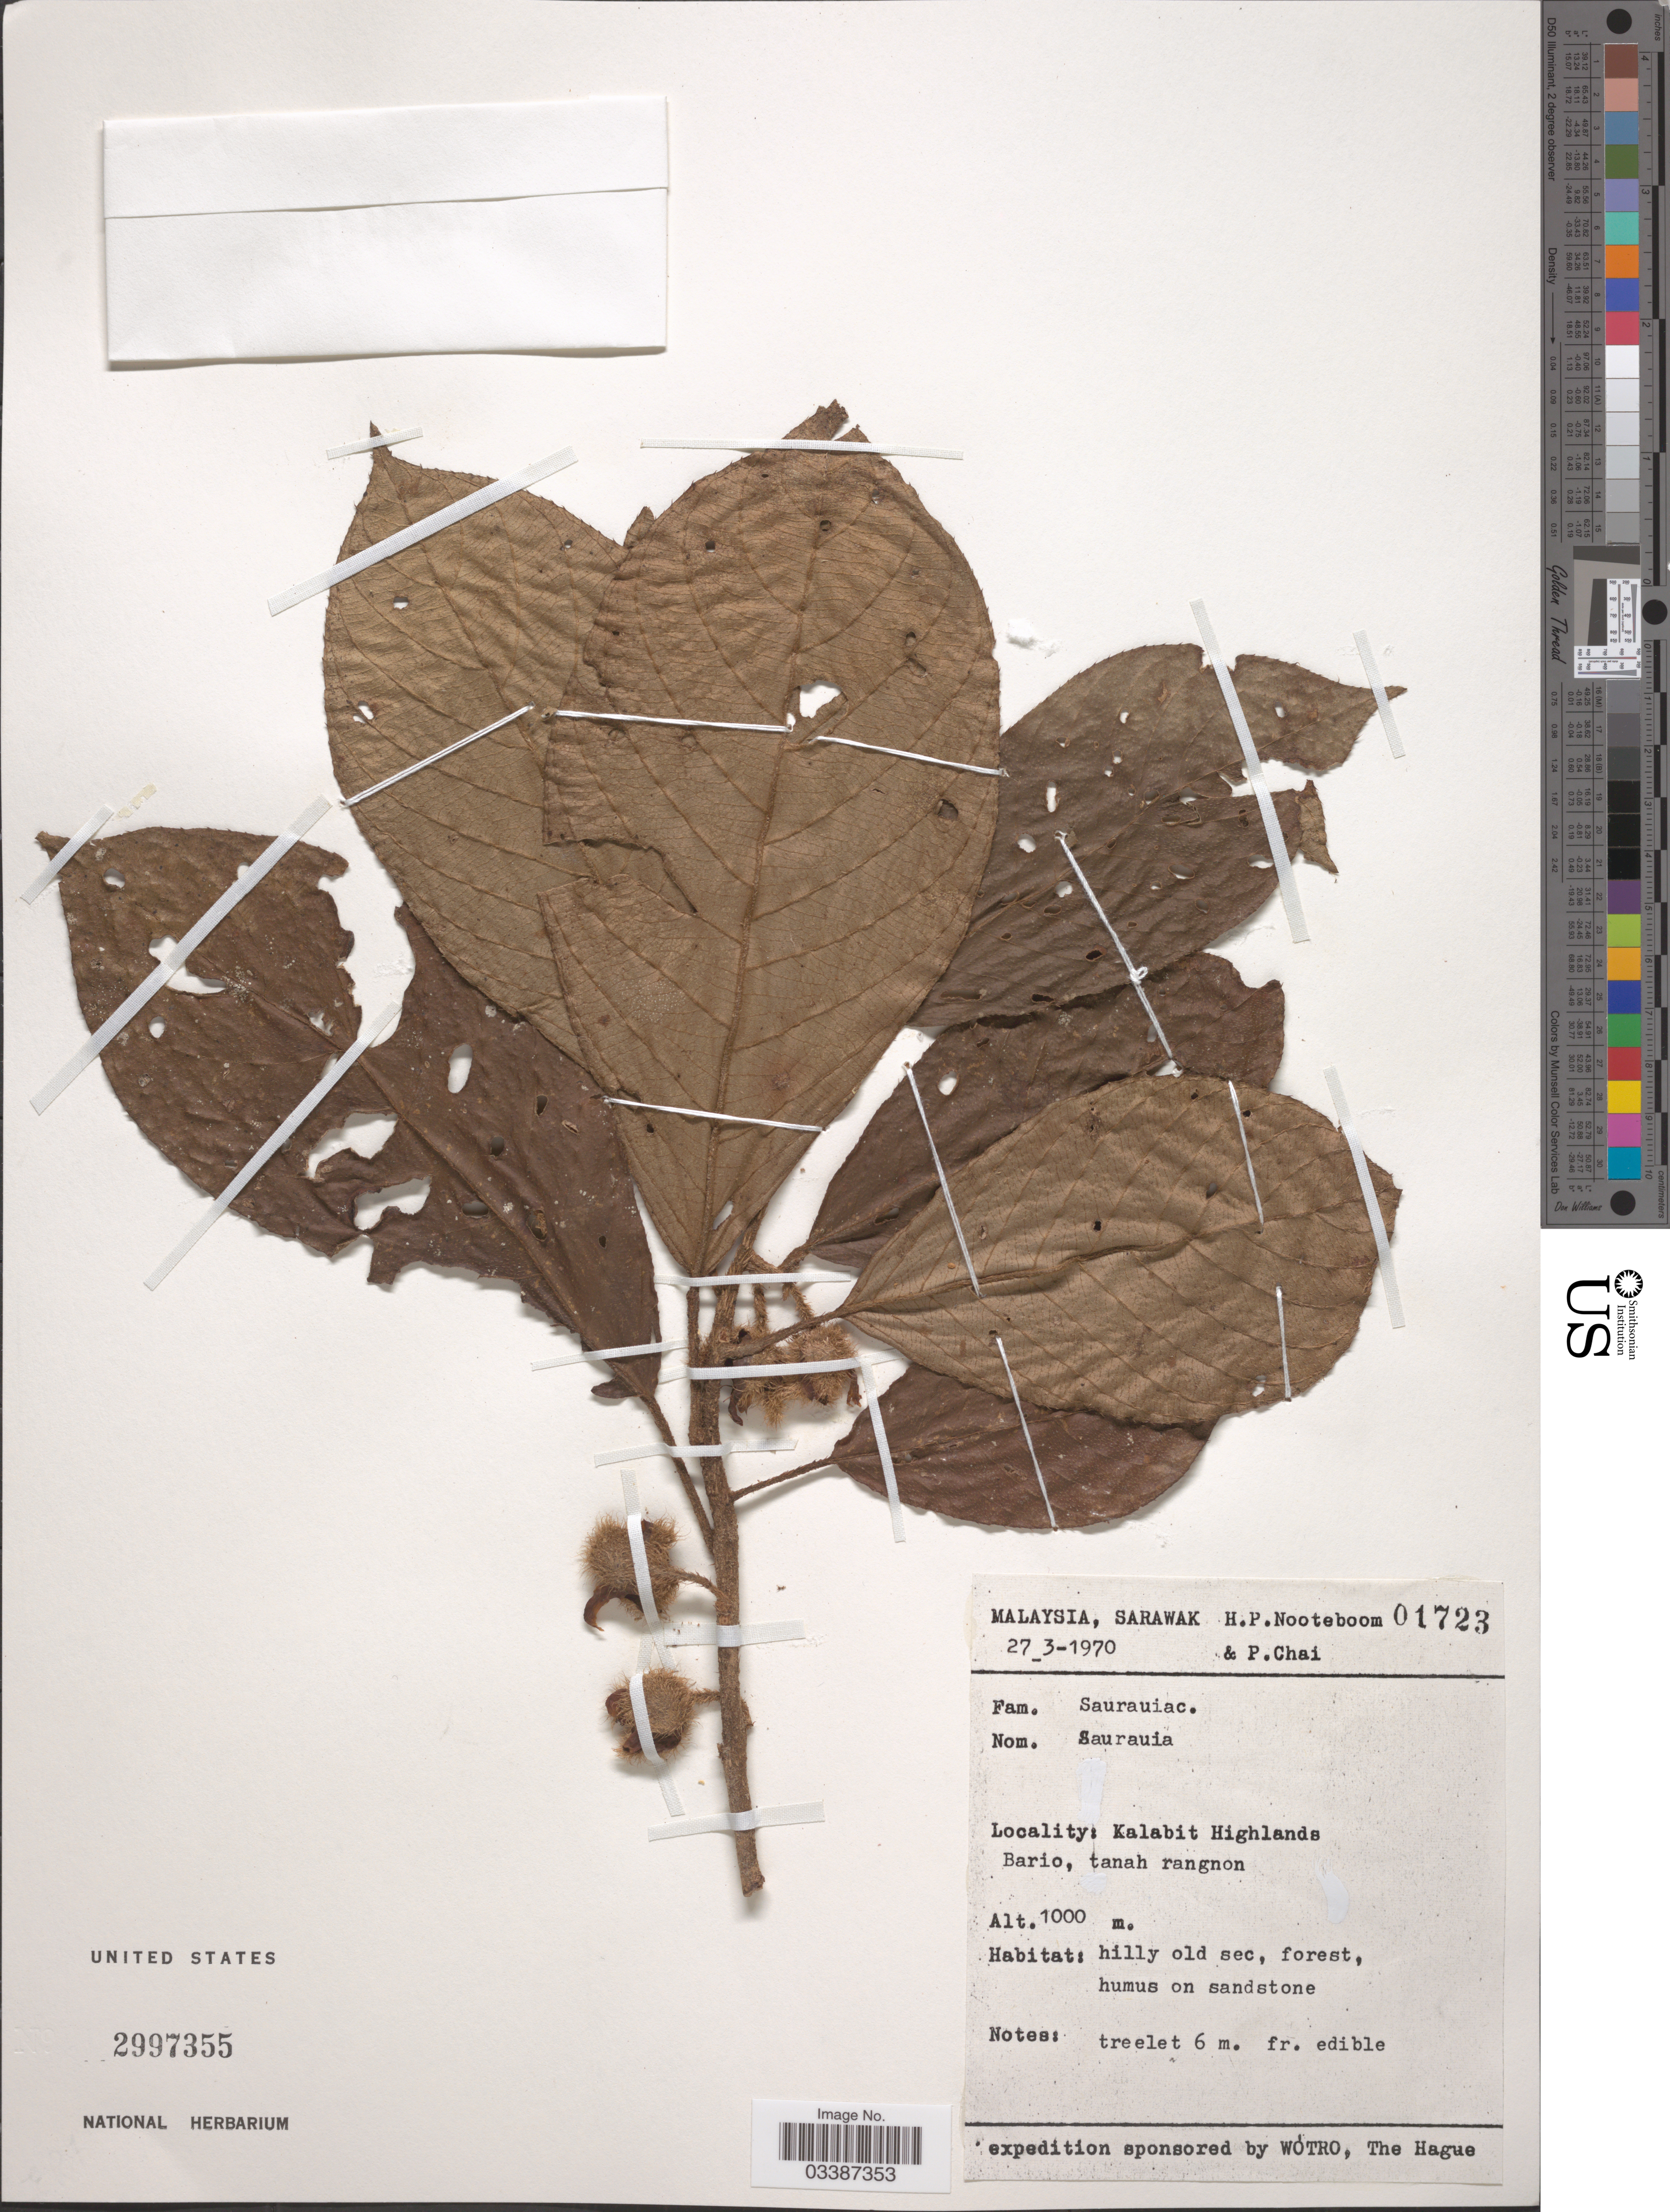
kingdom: Plantae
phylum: Tracheophyta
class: Magnoliopsida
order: Ericales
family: Actinidiaceae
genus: Saurauia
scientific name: Saurauia sp.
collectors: H. P. Nooteboom & P. Chai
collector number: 01723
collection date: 1970-03-27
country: Malaysia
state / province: Sarawak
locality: Kalabit Highlands. Bario, tanah rangnon.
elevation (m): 1000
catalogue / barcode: US 2997355